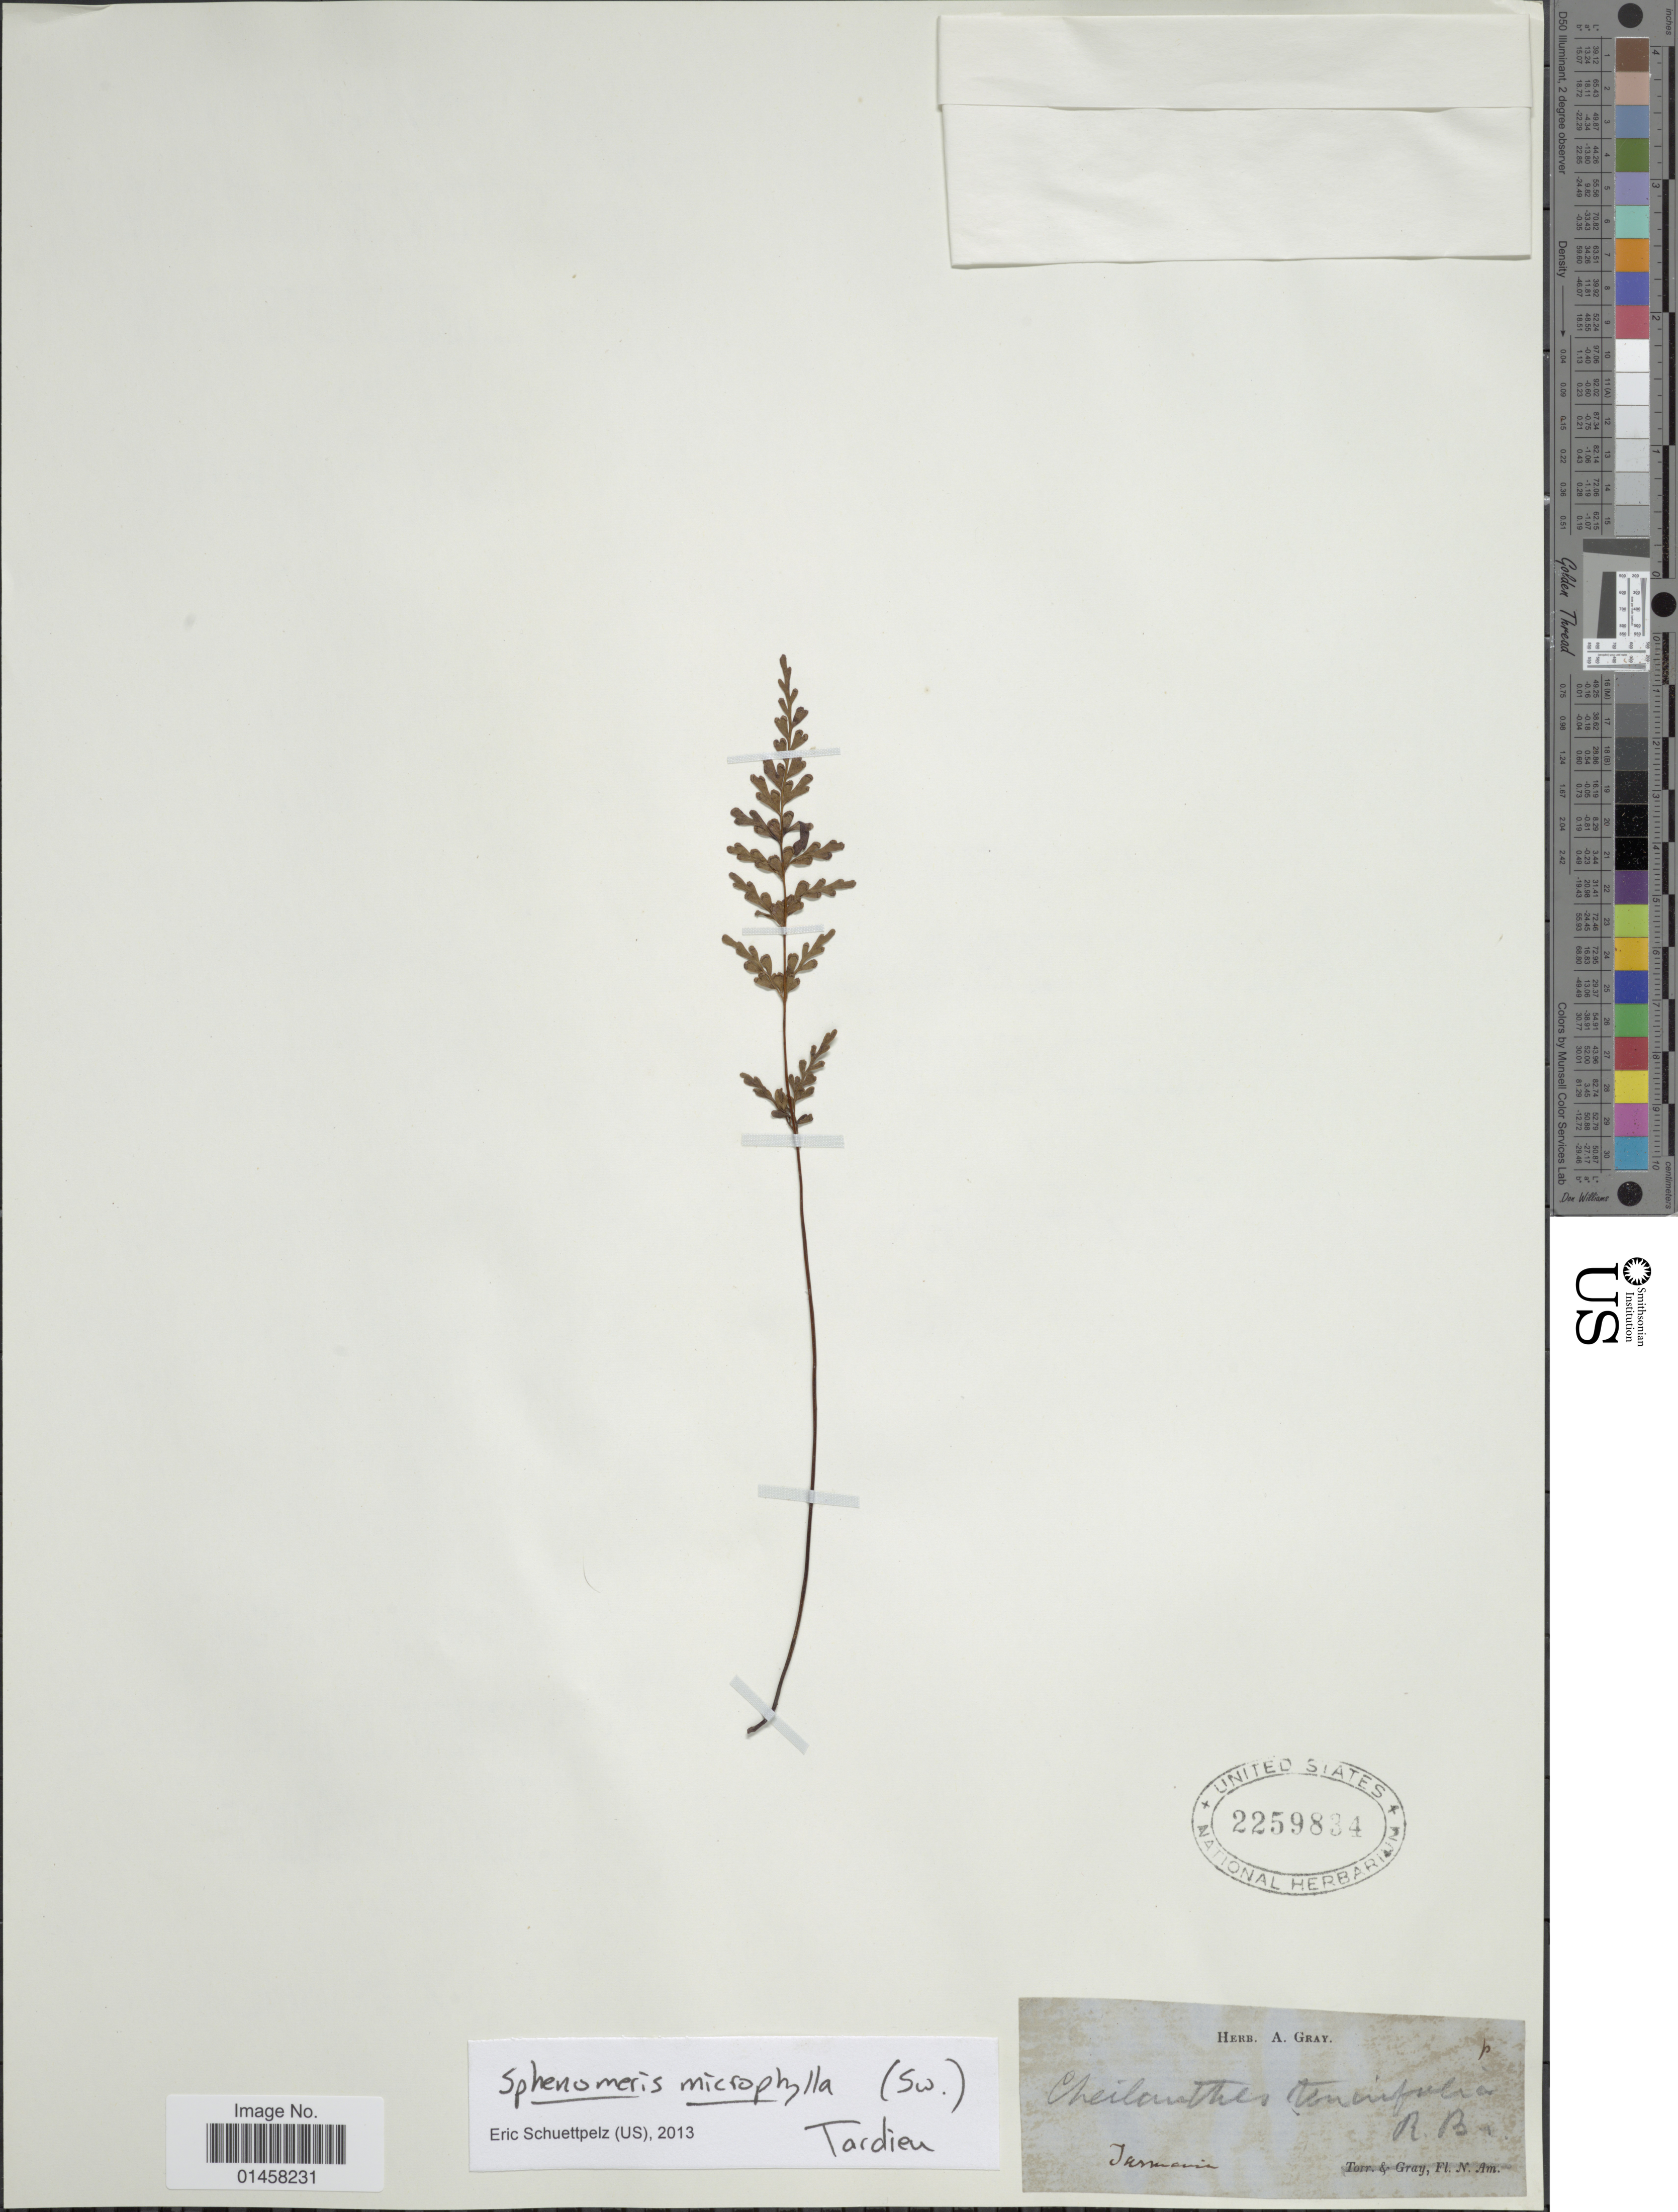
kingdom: Plantae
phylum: Tracheophyta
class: Polypodiopsida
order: Polypodiales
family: Lindsaeaceae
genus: Sphenomeris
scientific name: Sphenomeris microphylla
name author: (Sw.) Tardieu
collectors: ex Herb. A. Gray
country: Australia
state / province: Tasmania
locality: Tasmania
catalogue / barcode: US 2259834